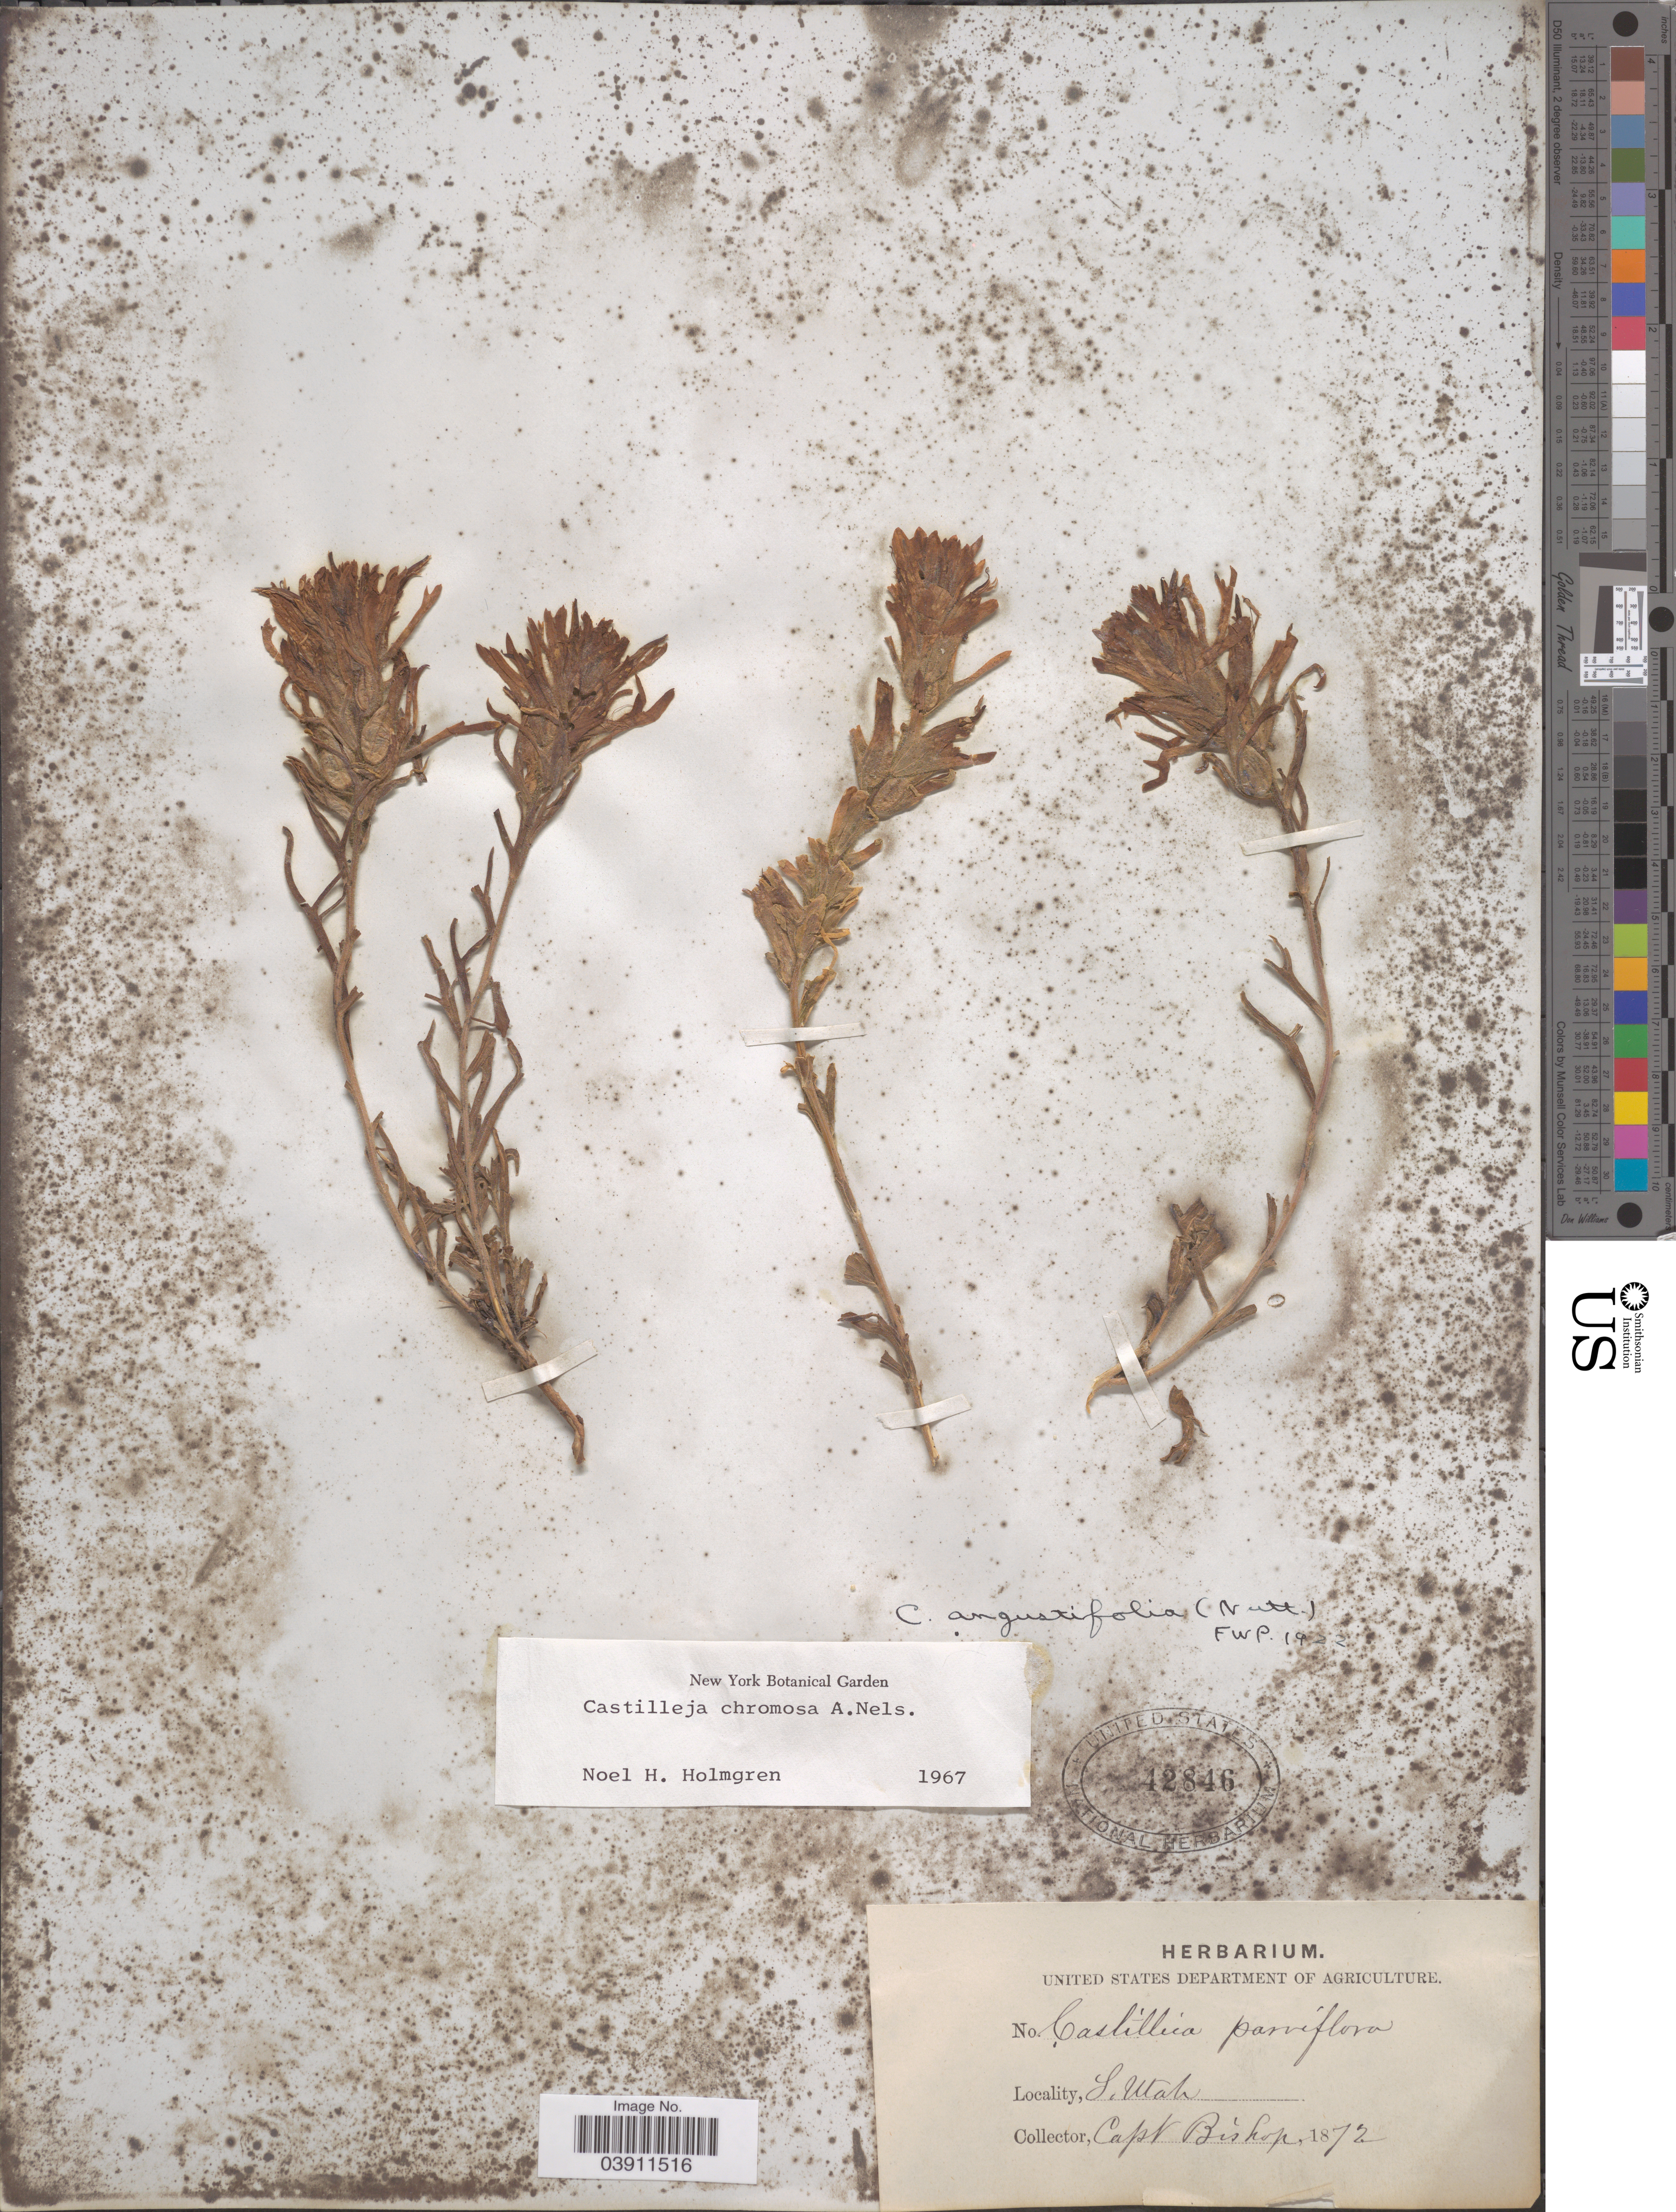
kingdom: Plantae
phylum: Tracheophyta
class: Magnoliopsida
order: Lamiales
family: Orobanchaceae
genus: Castilleja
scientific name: Castilleja chromosa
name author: A. Nelson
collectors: F. M. Bishop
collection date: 1872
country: United States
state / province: Utah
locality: S. Utah.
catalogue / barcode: US 42846